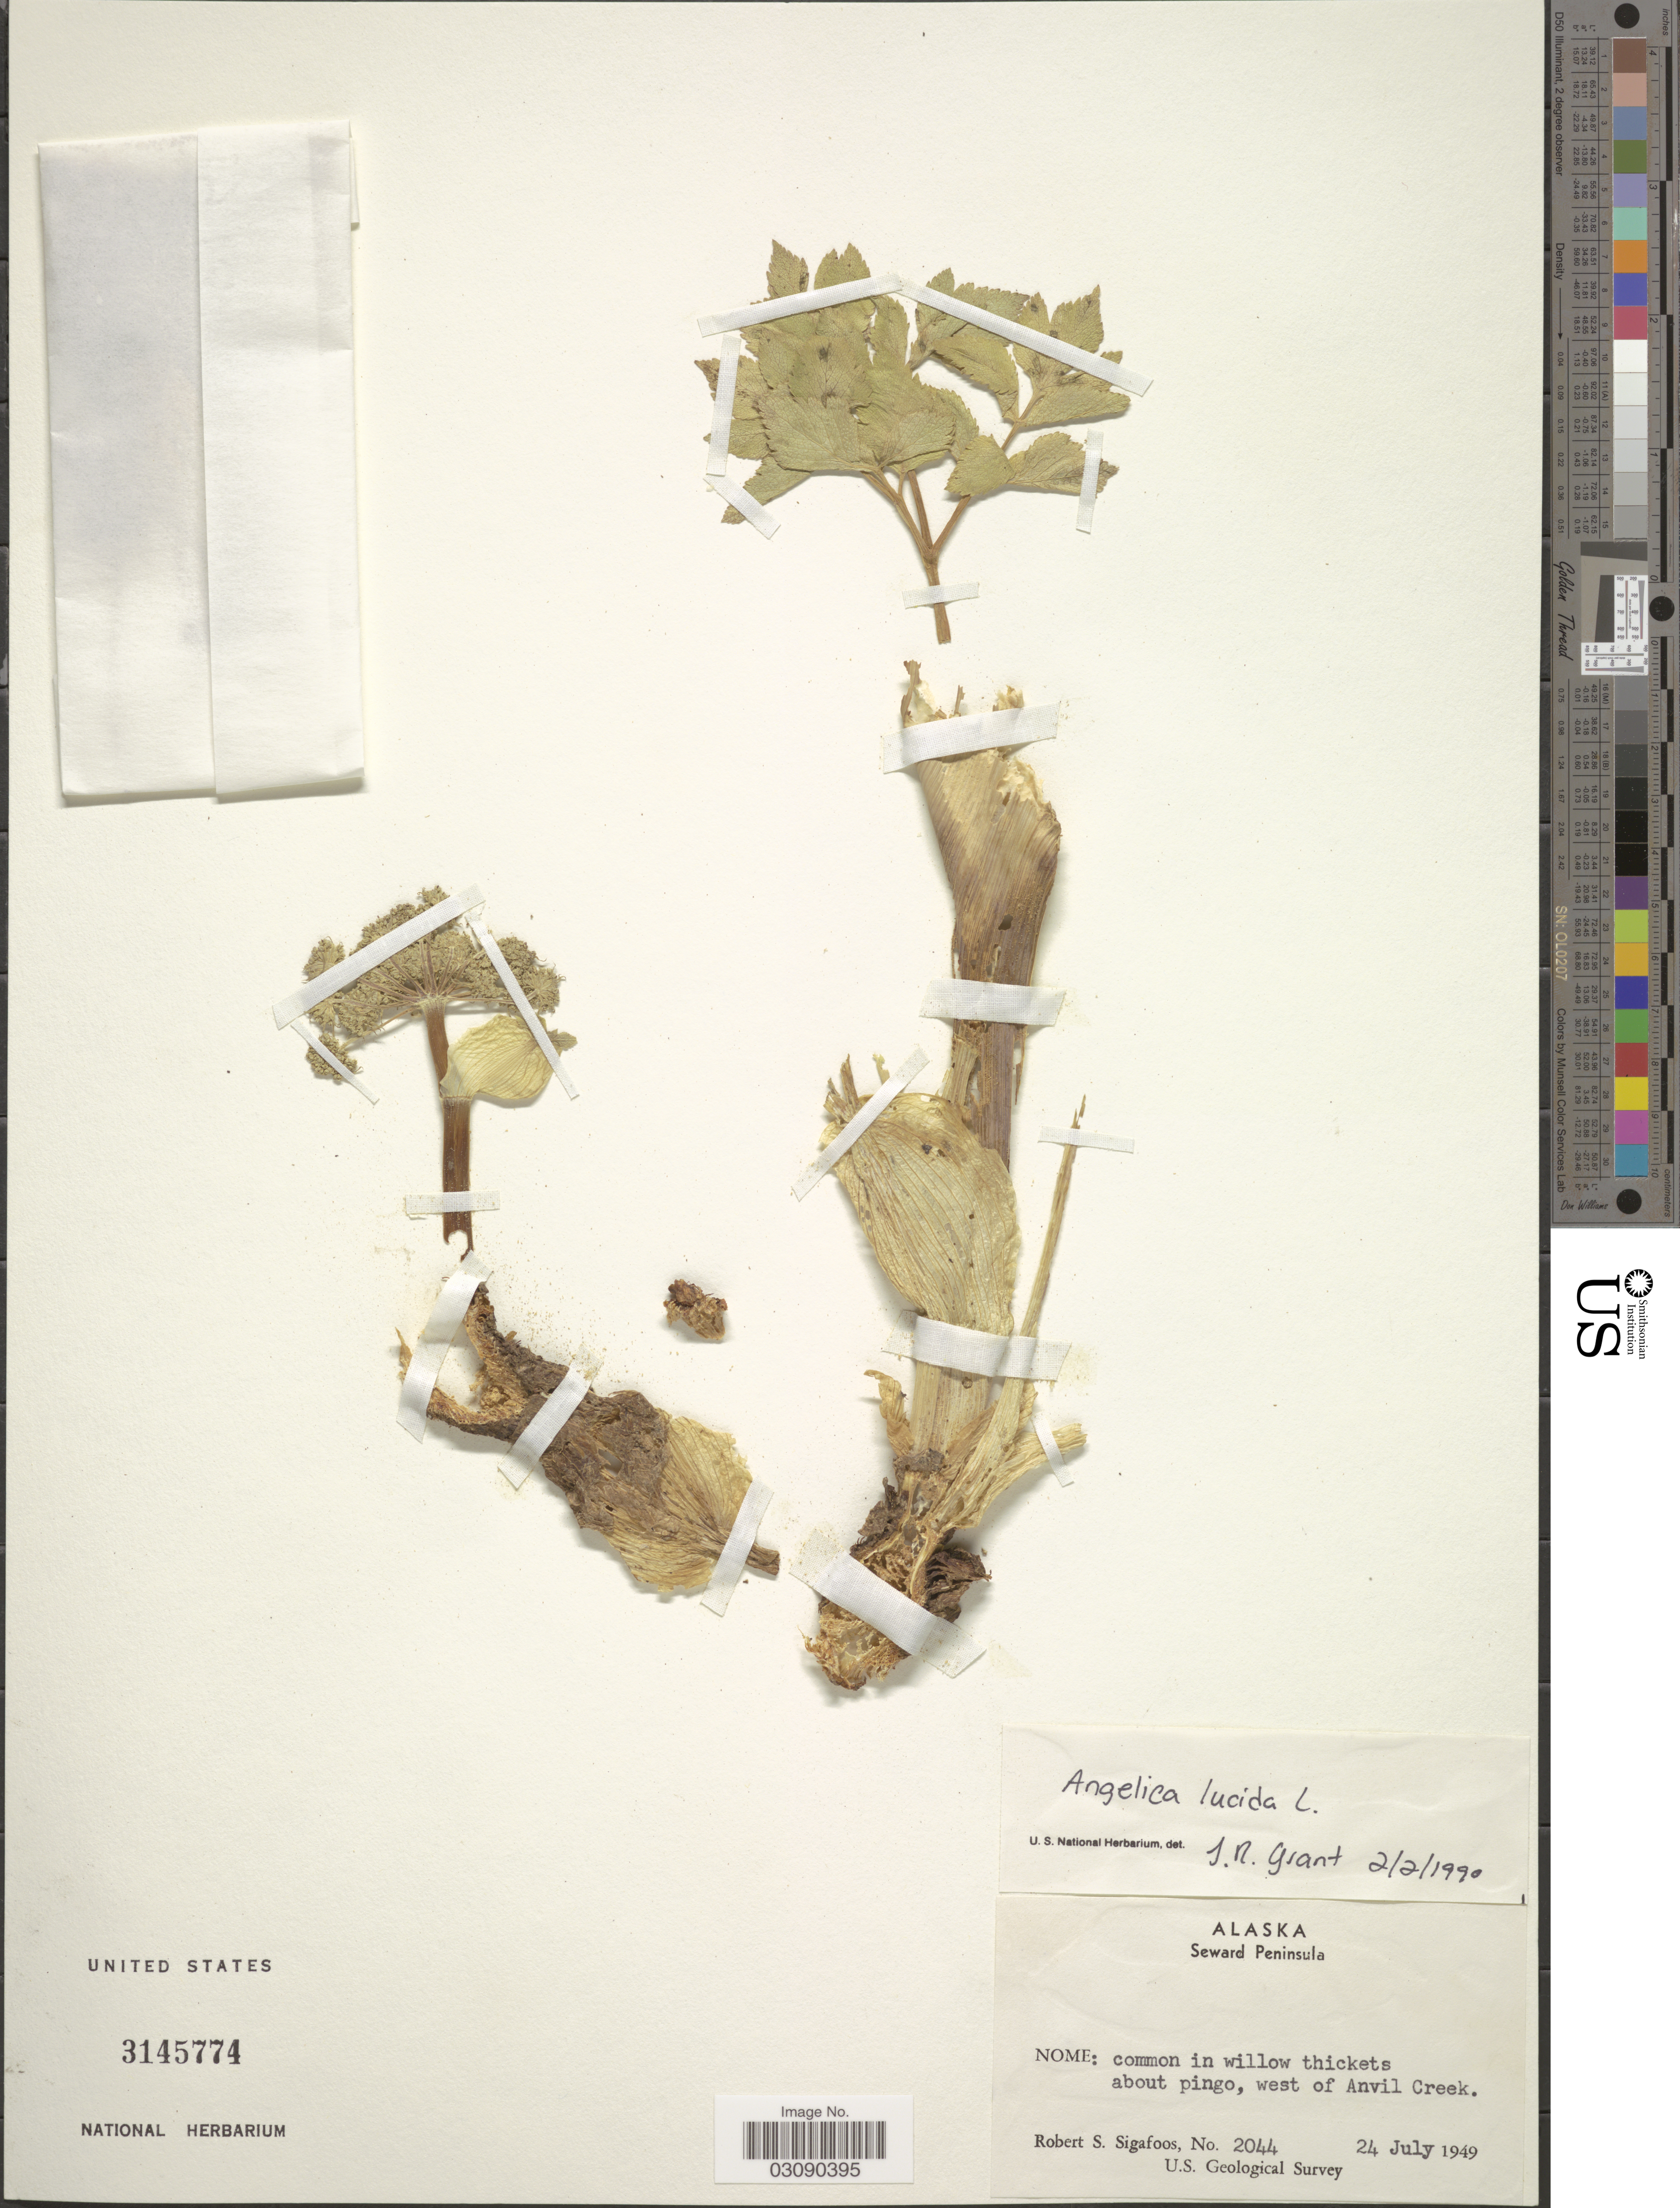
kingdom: Plantae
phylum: Tracheophyta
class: Magnoliopsida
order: Apiales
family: Apiaceae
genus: Angelica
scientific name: Angelica lucida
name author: L.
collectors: R. Sigafoos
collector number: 2044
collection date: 1949-07-24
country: United States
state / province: Alaska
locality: Seward Peninsula, Nome: common in willow thickets about pingo, west of Anvil Creek.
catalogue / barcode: US 3145774